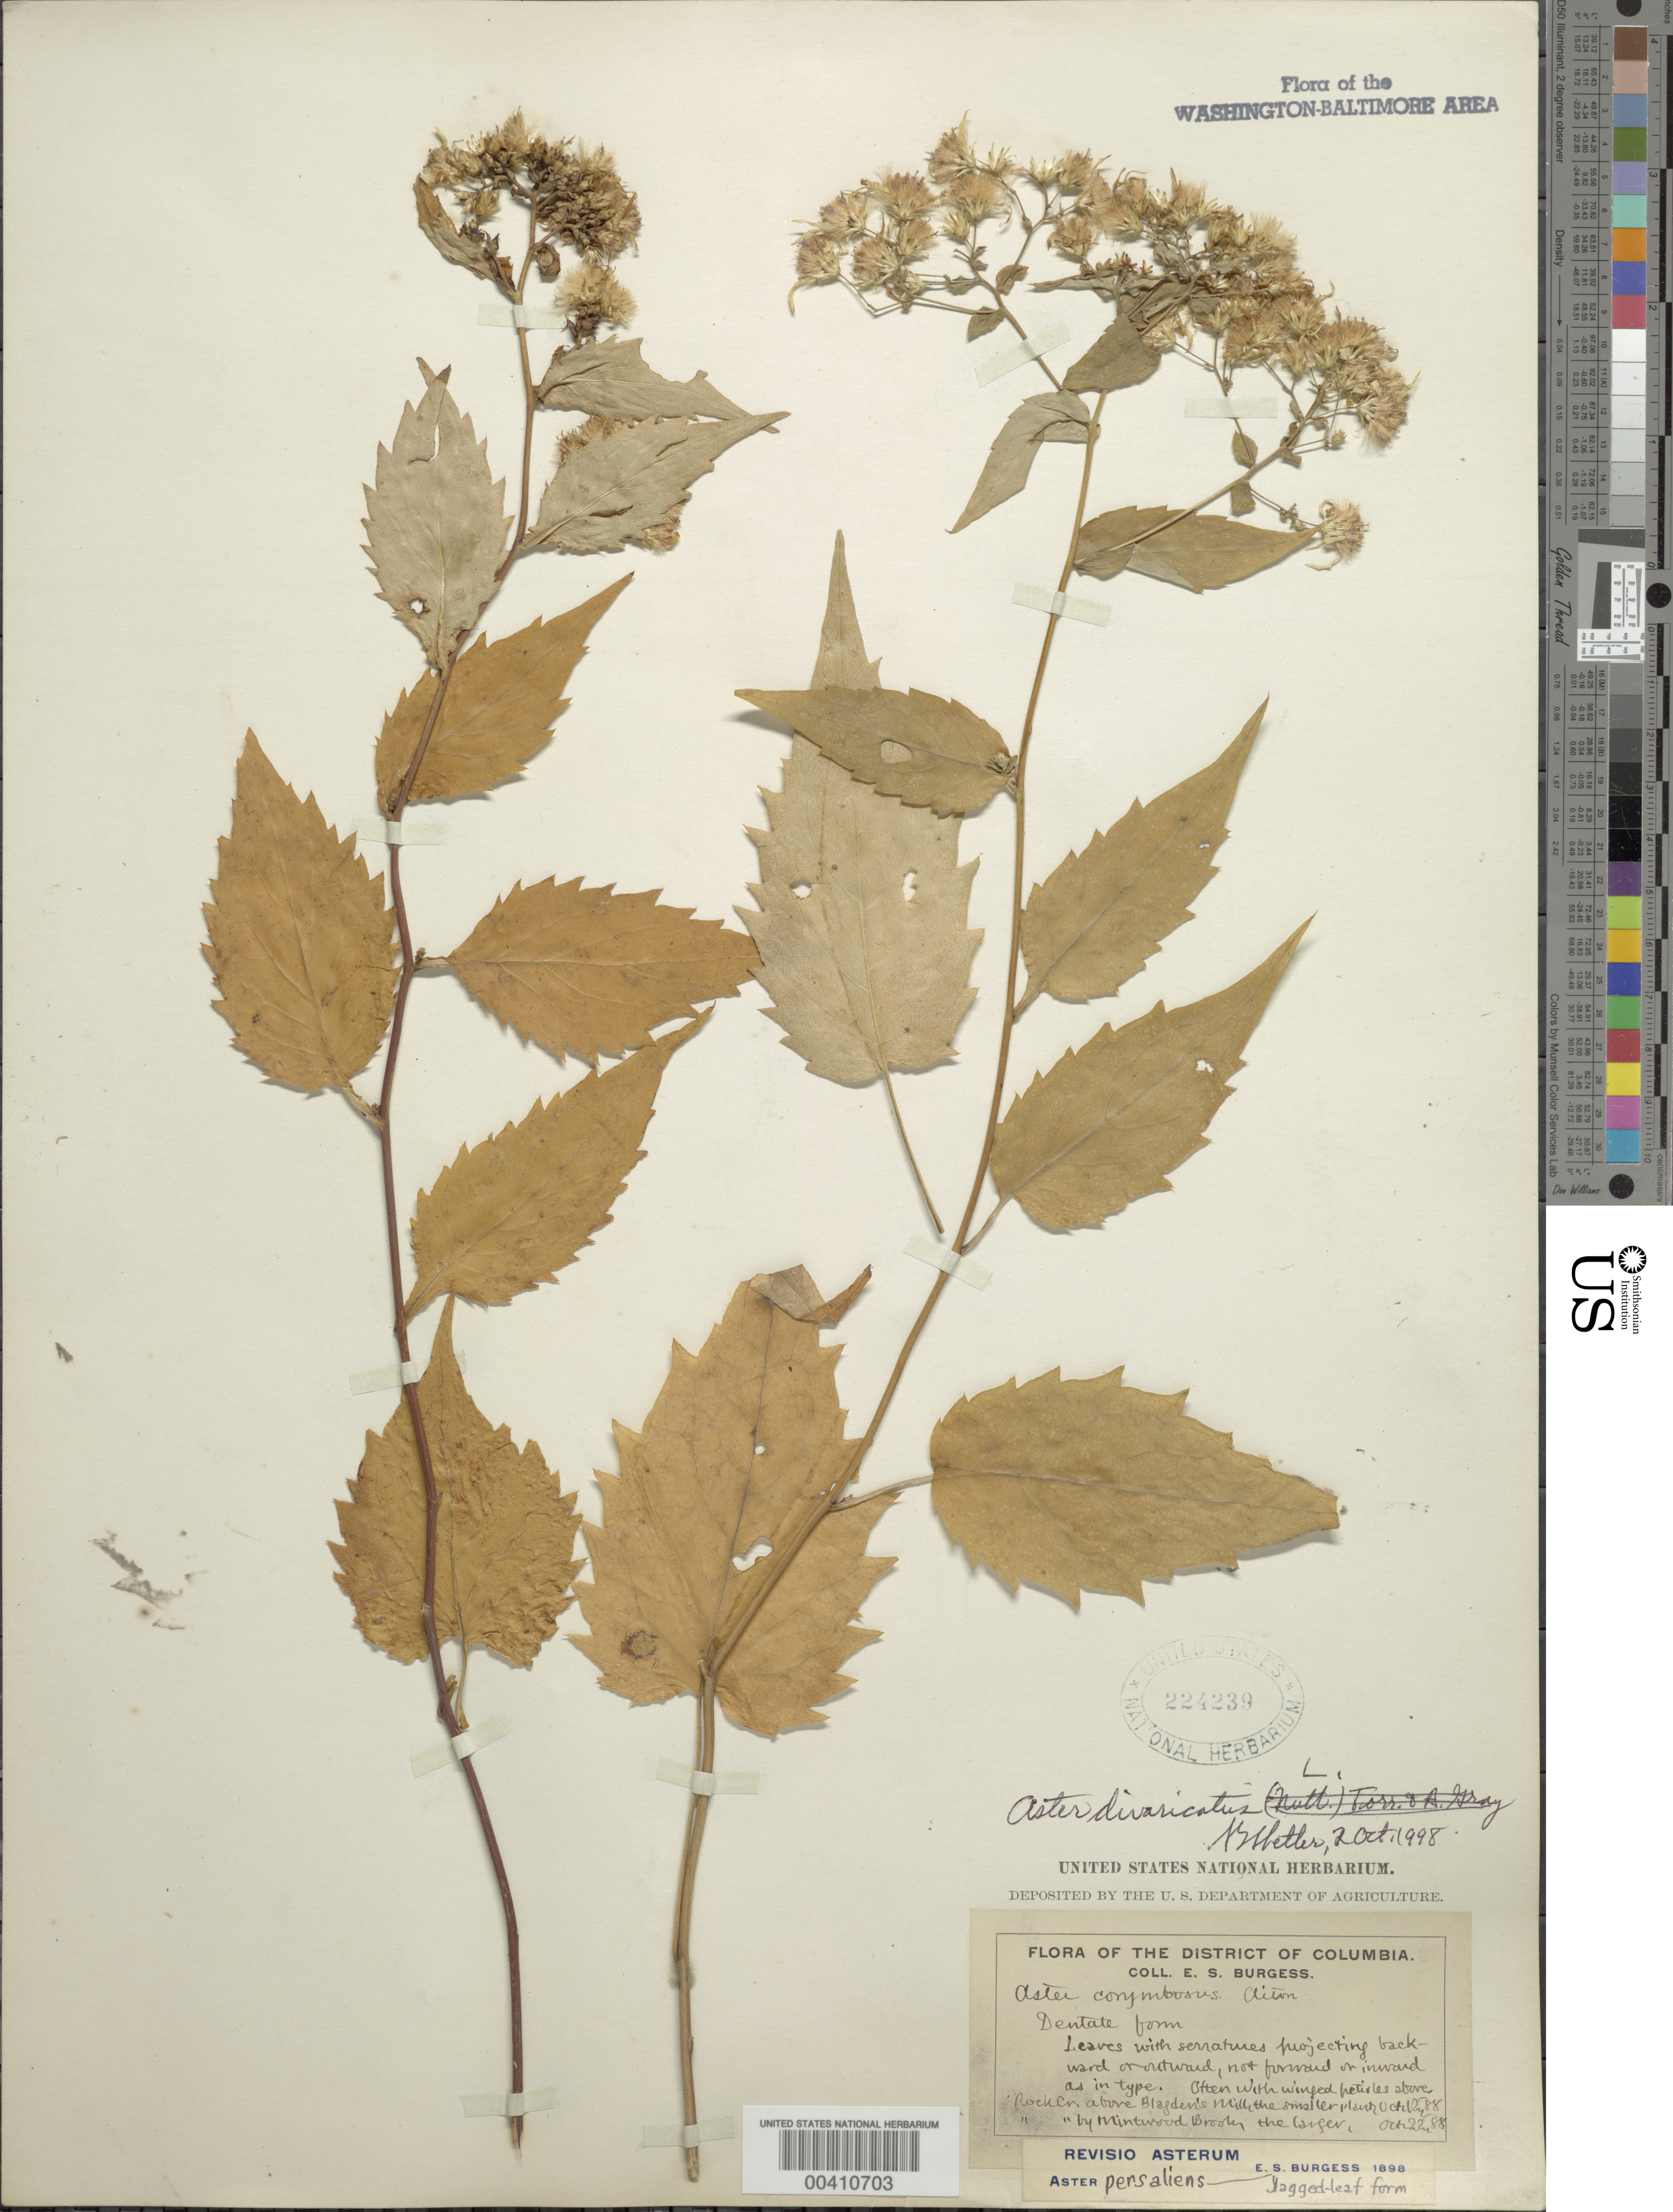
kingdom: Plantae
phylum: Tracheophyta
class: Magnoliopsida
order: Asterales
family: Asteraceae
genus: Eurybia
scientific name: Eurybia divaricata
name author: (L.) G.L. Nesom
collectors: E. Burgess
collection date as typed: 12 Oct 1888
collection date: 1888-10-12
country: United States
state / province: District of Columbia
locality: Rock Creek above Blagden's Mill, also Mintwood Brook Rock Creek Park & vicinity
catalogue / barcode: US 224239